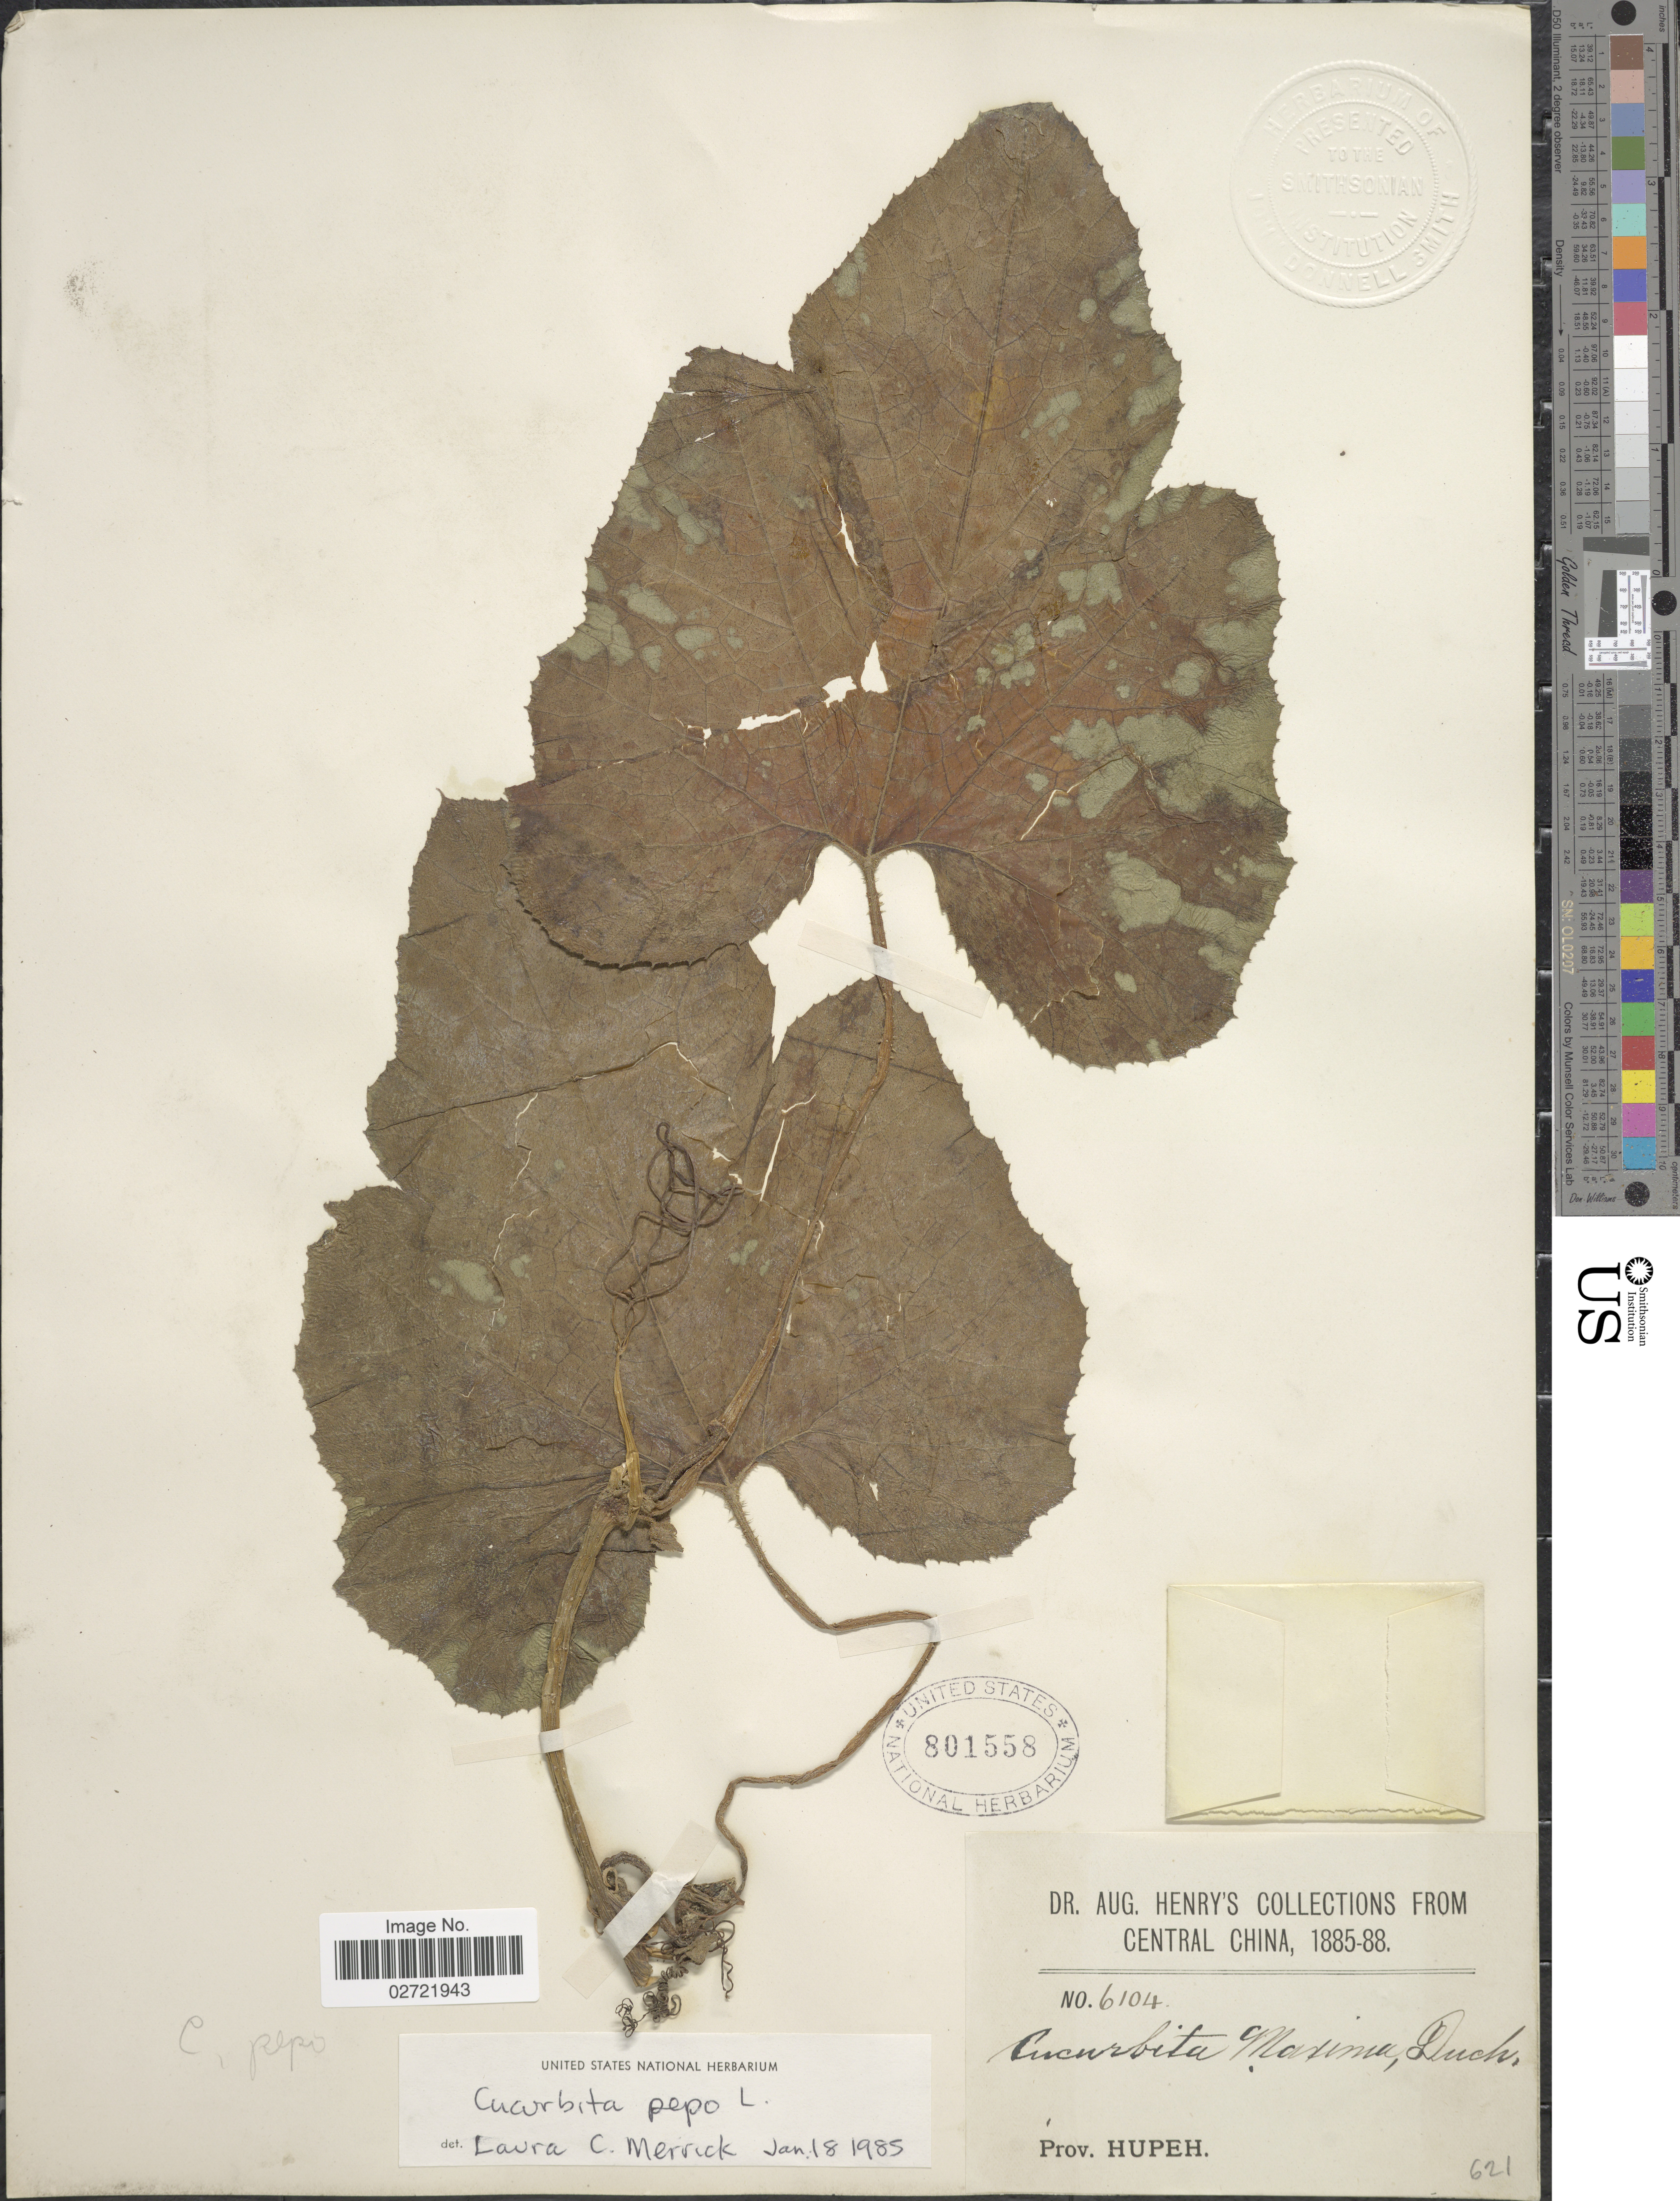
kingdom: Plantae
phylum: Tracheophyta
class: Magnoliopsida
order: Cucurbitales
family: Cucurbitaceae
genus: Cucurbita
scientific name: Cucurbita pepo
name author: L.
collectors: A. Henry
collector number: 6104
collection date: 1885/1888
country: China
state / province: Hubei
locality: Prov. Hupeh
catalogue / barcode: US 801558